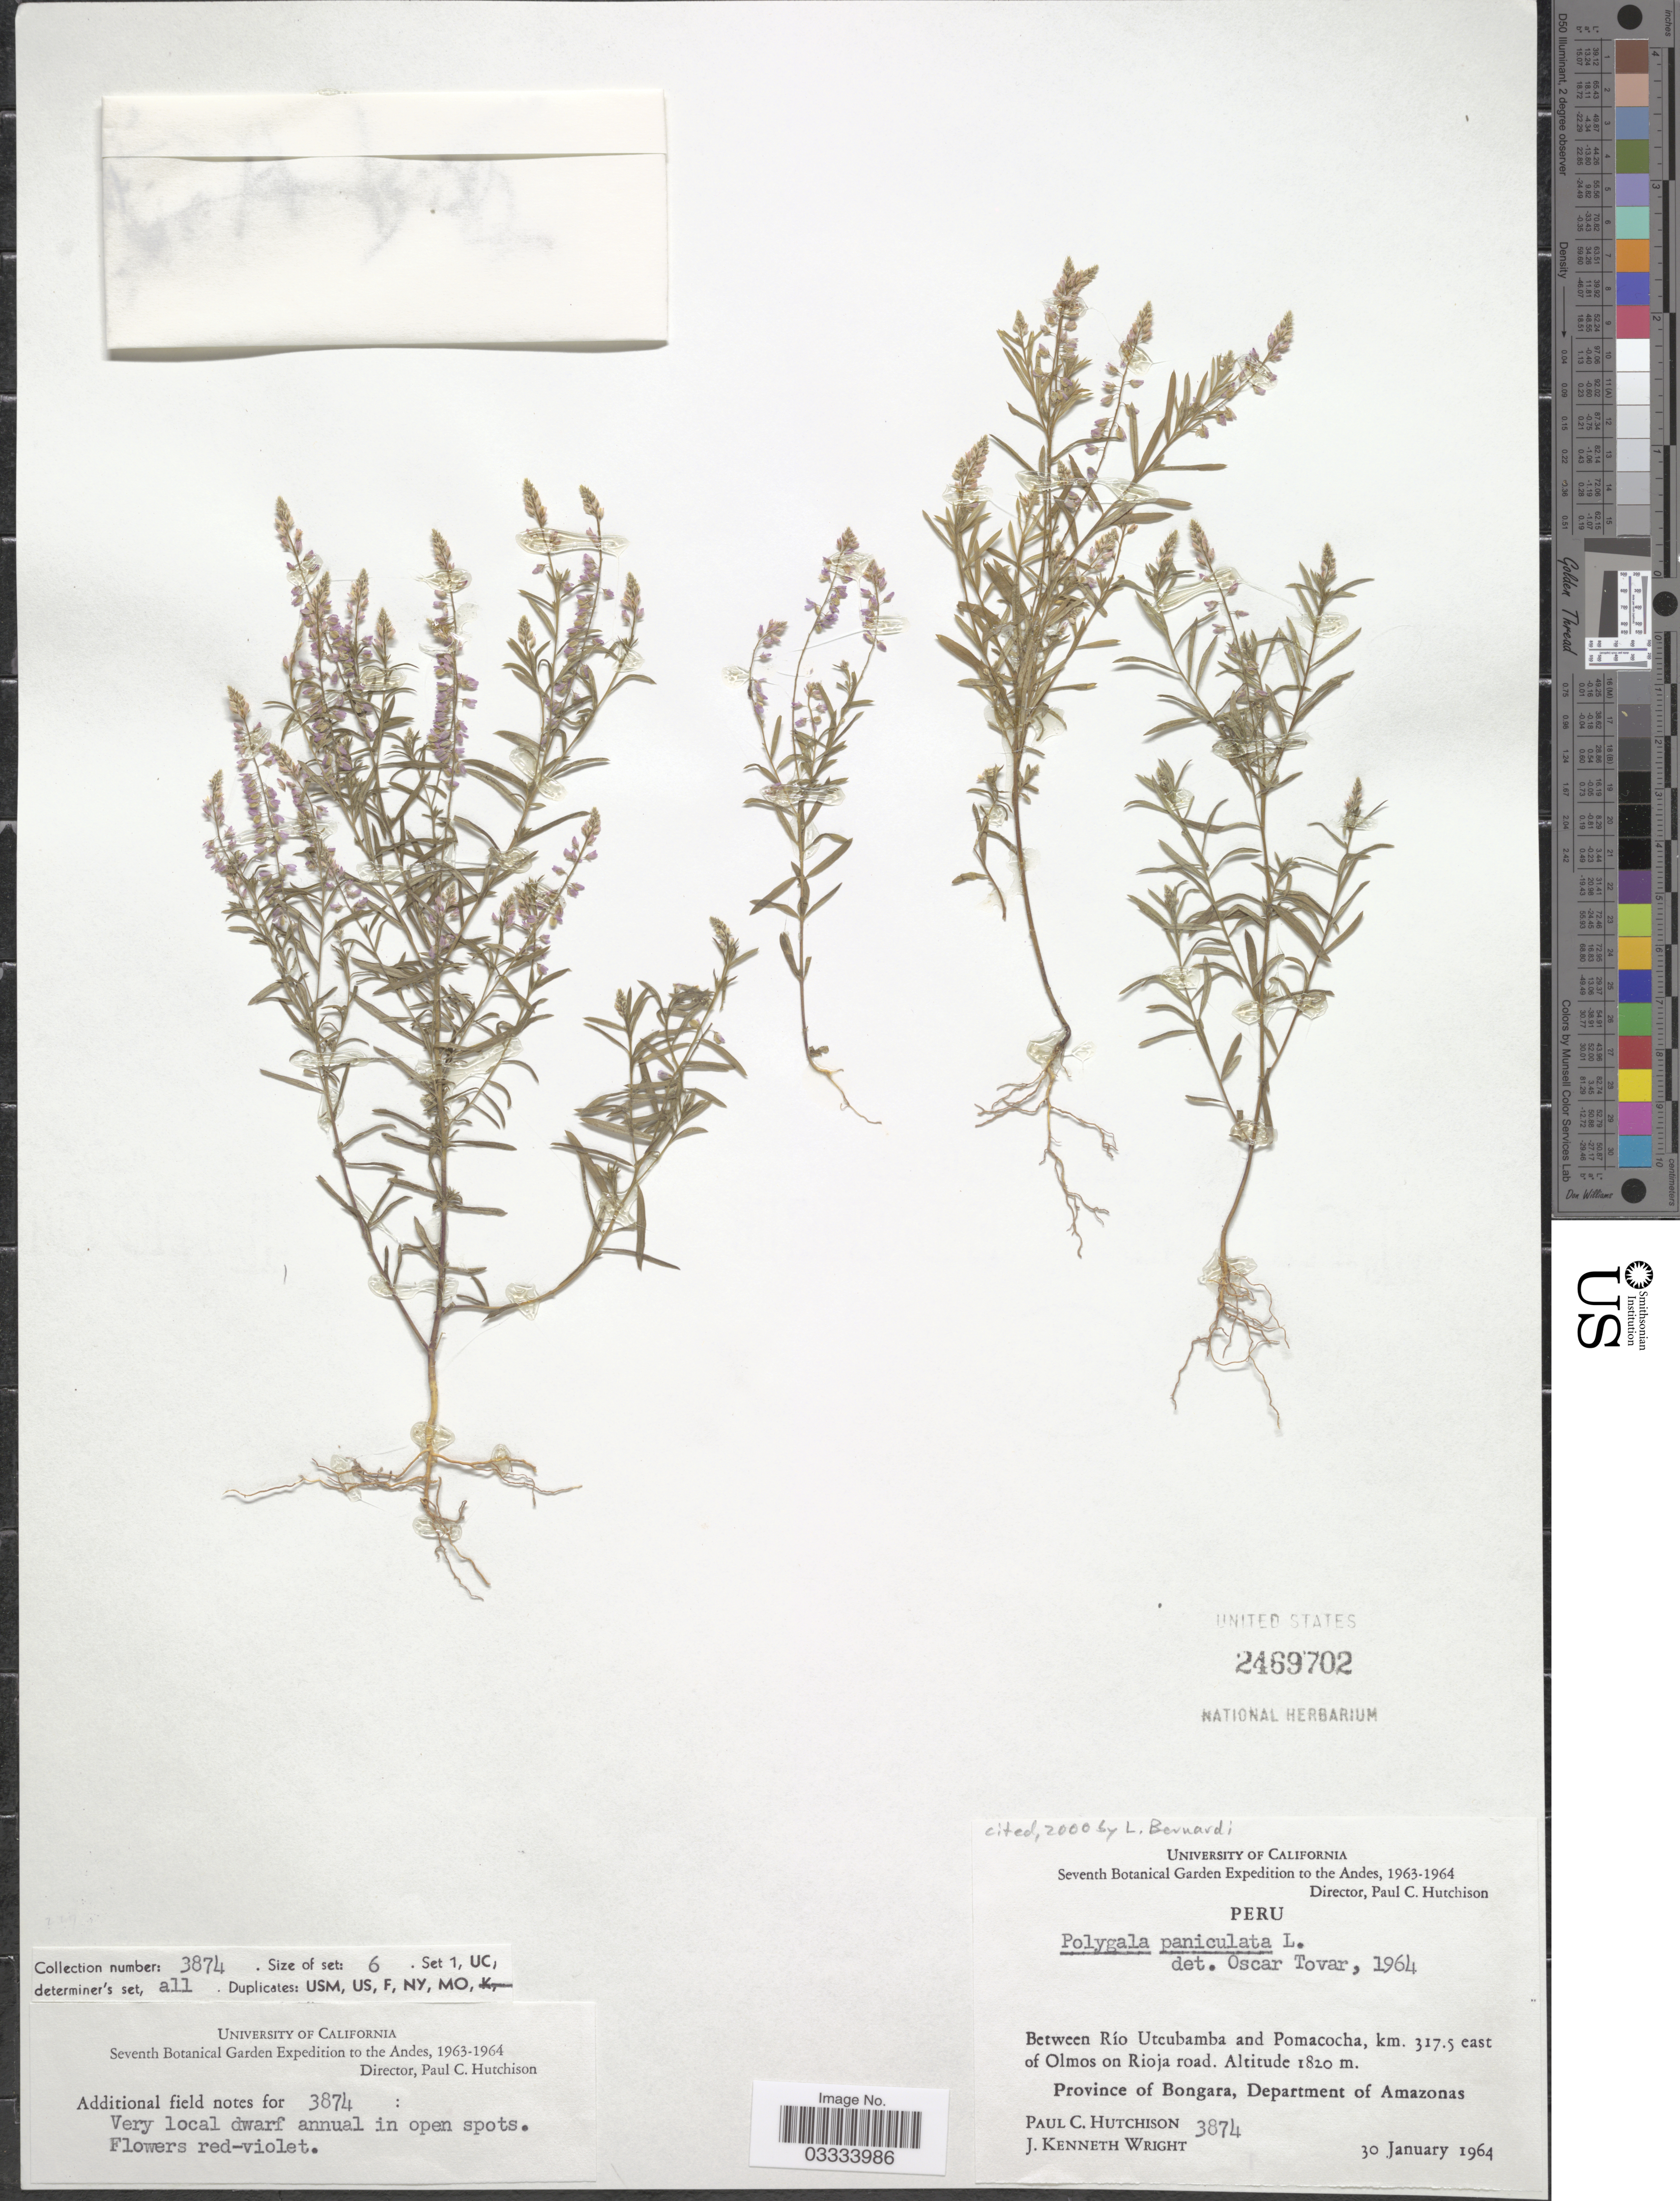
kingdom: Plantae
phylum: Tracheophyta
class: Magnoliopsida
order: Fabales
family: Polygalaceae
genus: Polygala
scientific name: Polygala paniculata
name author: L.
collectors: P. C. Hutchison & J. K. Wright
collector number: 3874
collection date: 1964-01-30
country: Peru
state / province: Amazonas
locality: Between Río Utcubamba and Pomacocha, km. 317.5 east of Olmos on Rioja road. Province of Bongara, Department of Amazonas.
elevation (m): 1820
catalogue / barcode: US 2469702